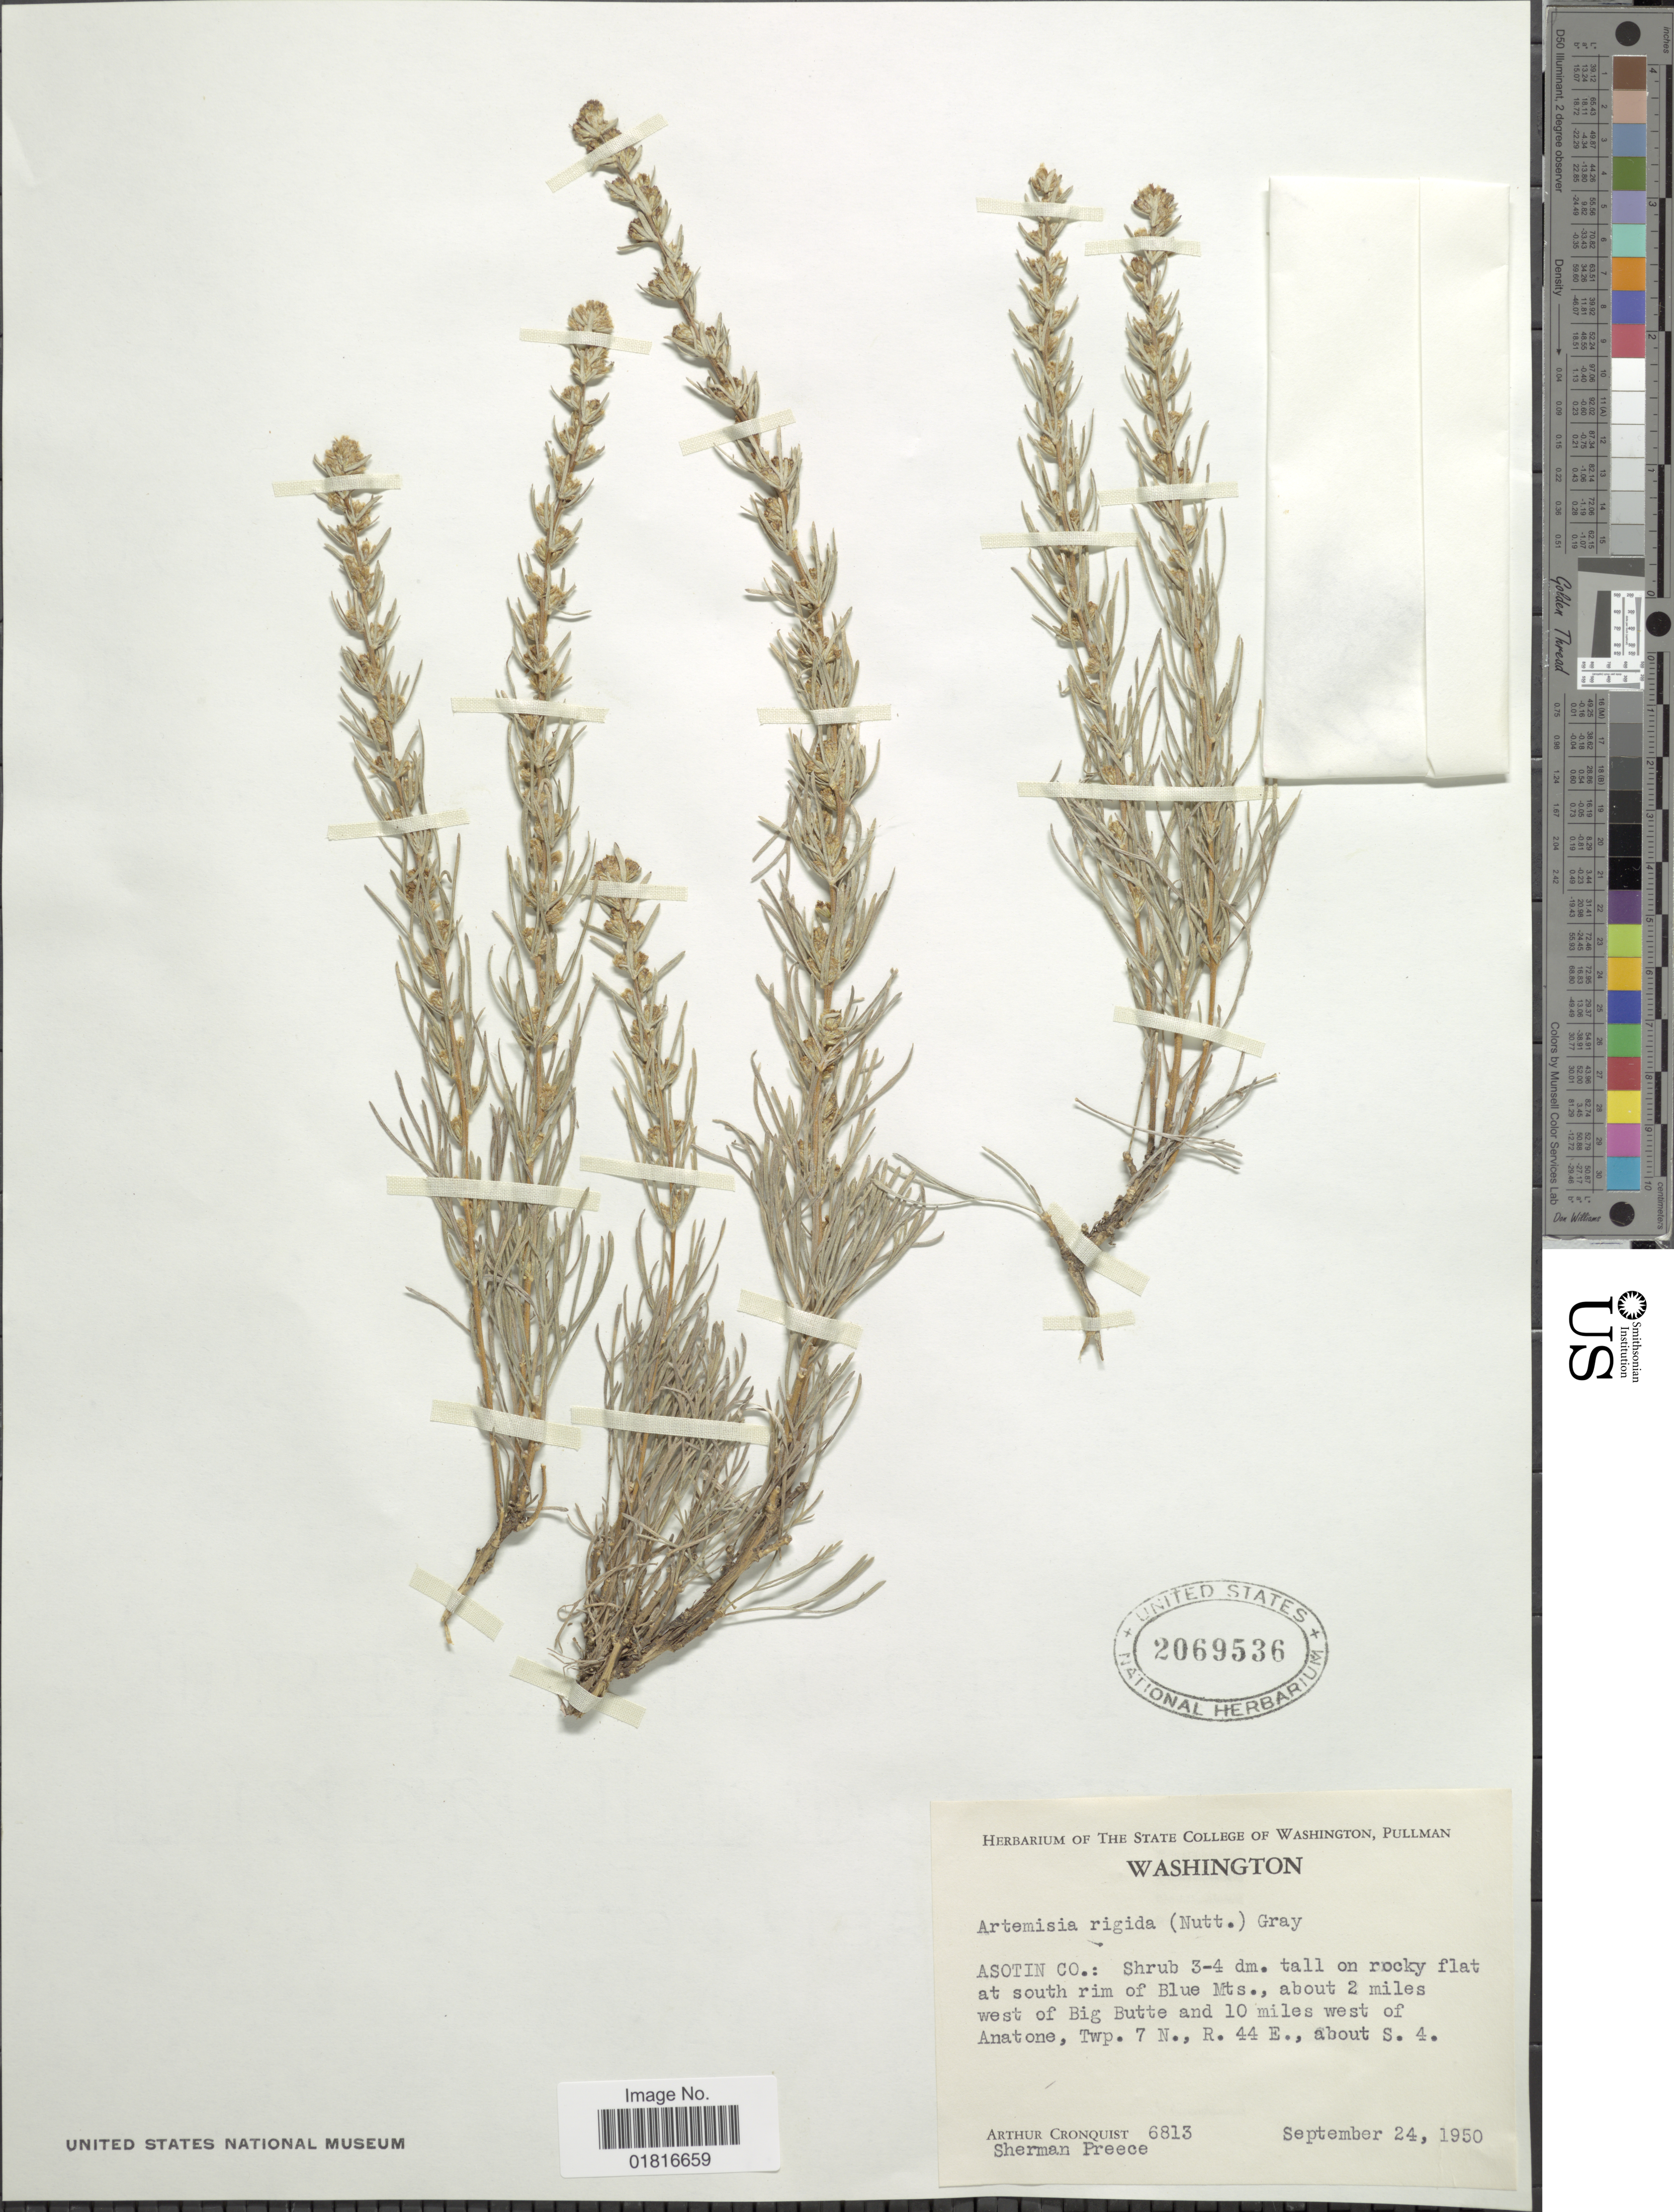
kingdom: Plantae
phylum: Tracheophyta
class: Magnoliopsida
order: Asterales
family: Asteraceae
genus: Artemisia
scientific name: Artemisia rigida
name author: (Nutt.) A. Gray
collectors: A. J. Cronquist & S. J. Preece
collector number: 6813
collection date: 1950-09-24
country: United States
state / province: Washington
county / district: Asotin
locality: Asotin Co: Shrub 3-4 dm tall on rocky flat at south rim of Blue Mts., about 2 miles west of Big Butte and 10 miles west of Anatone, Twp. 7 n., R. 44 E., about S. 4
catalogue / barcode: US 2069536